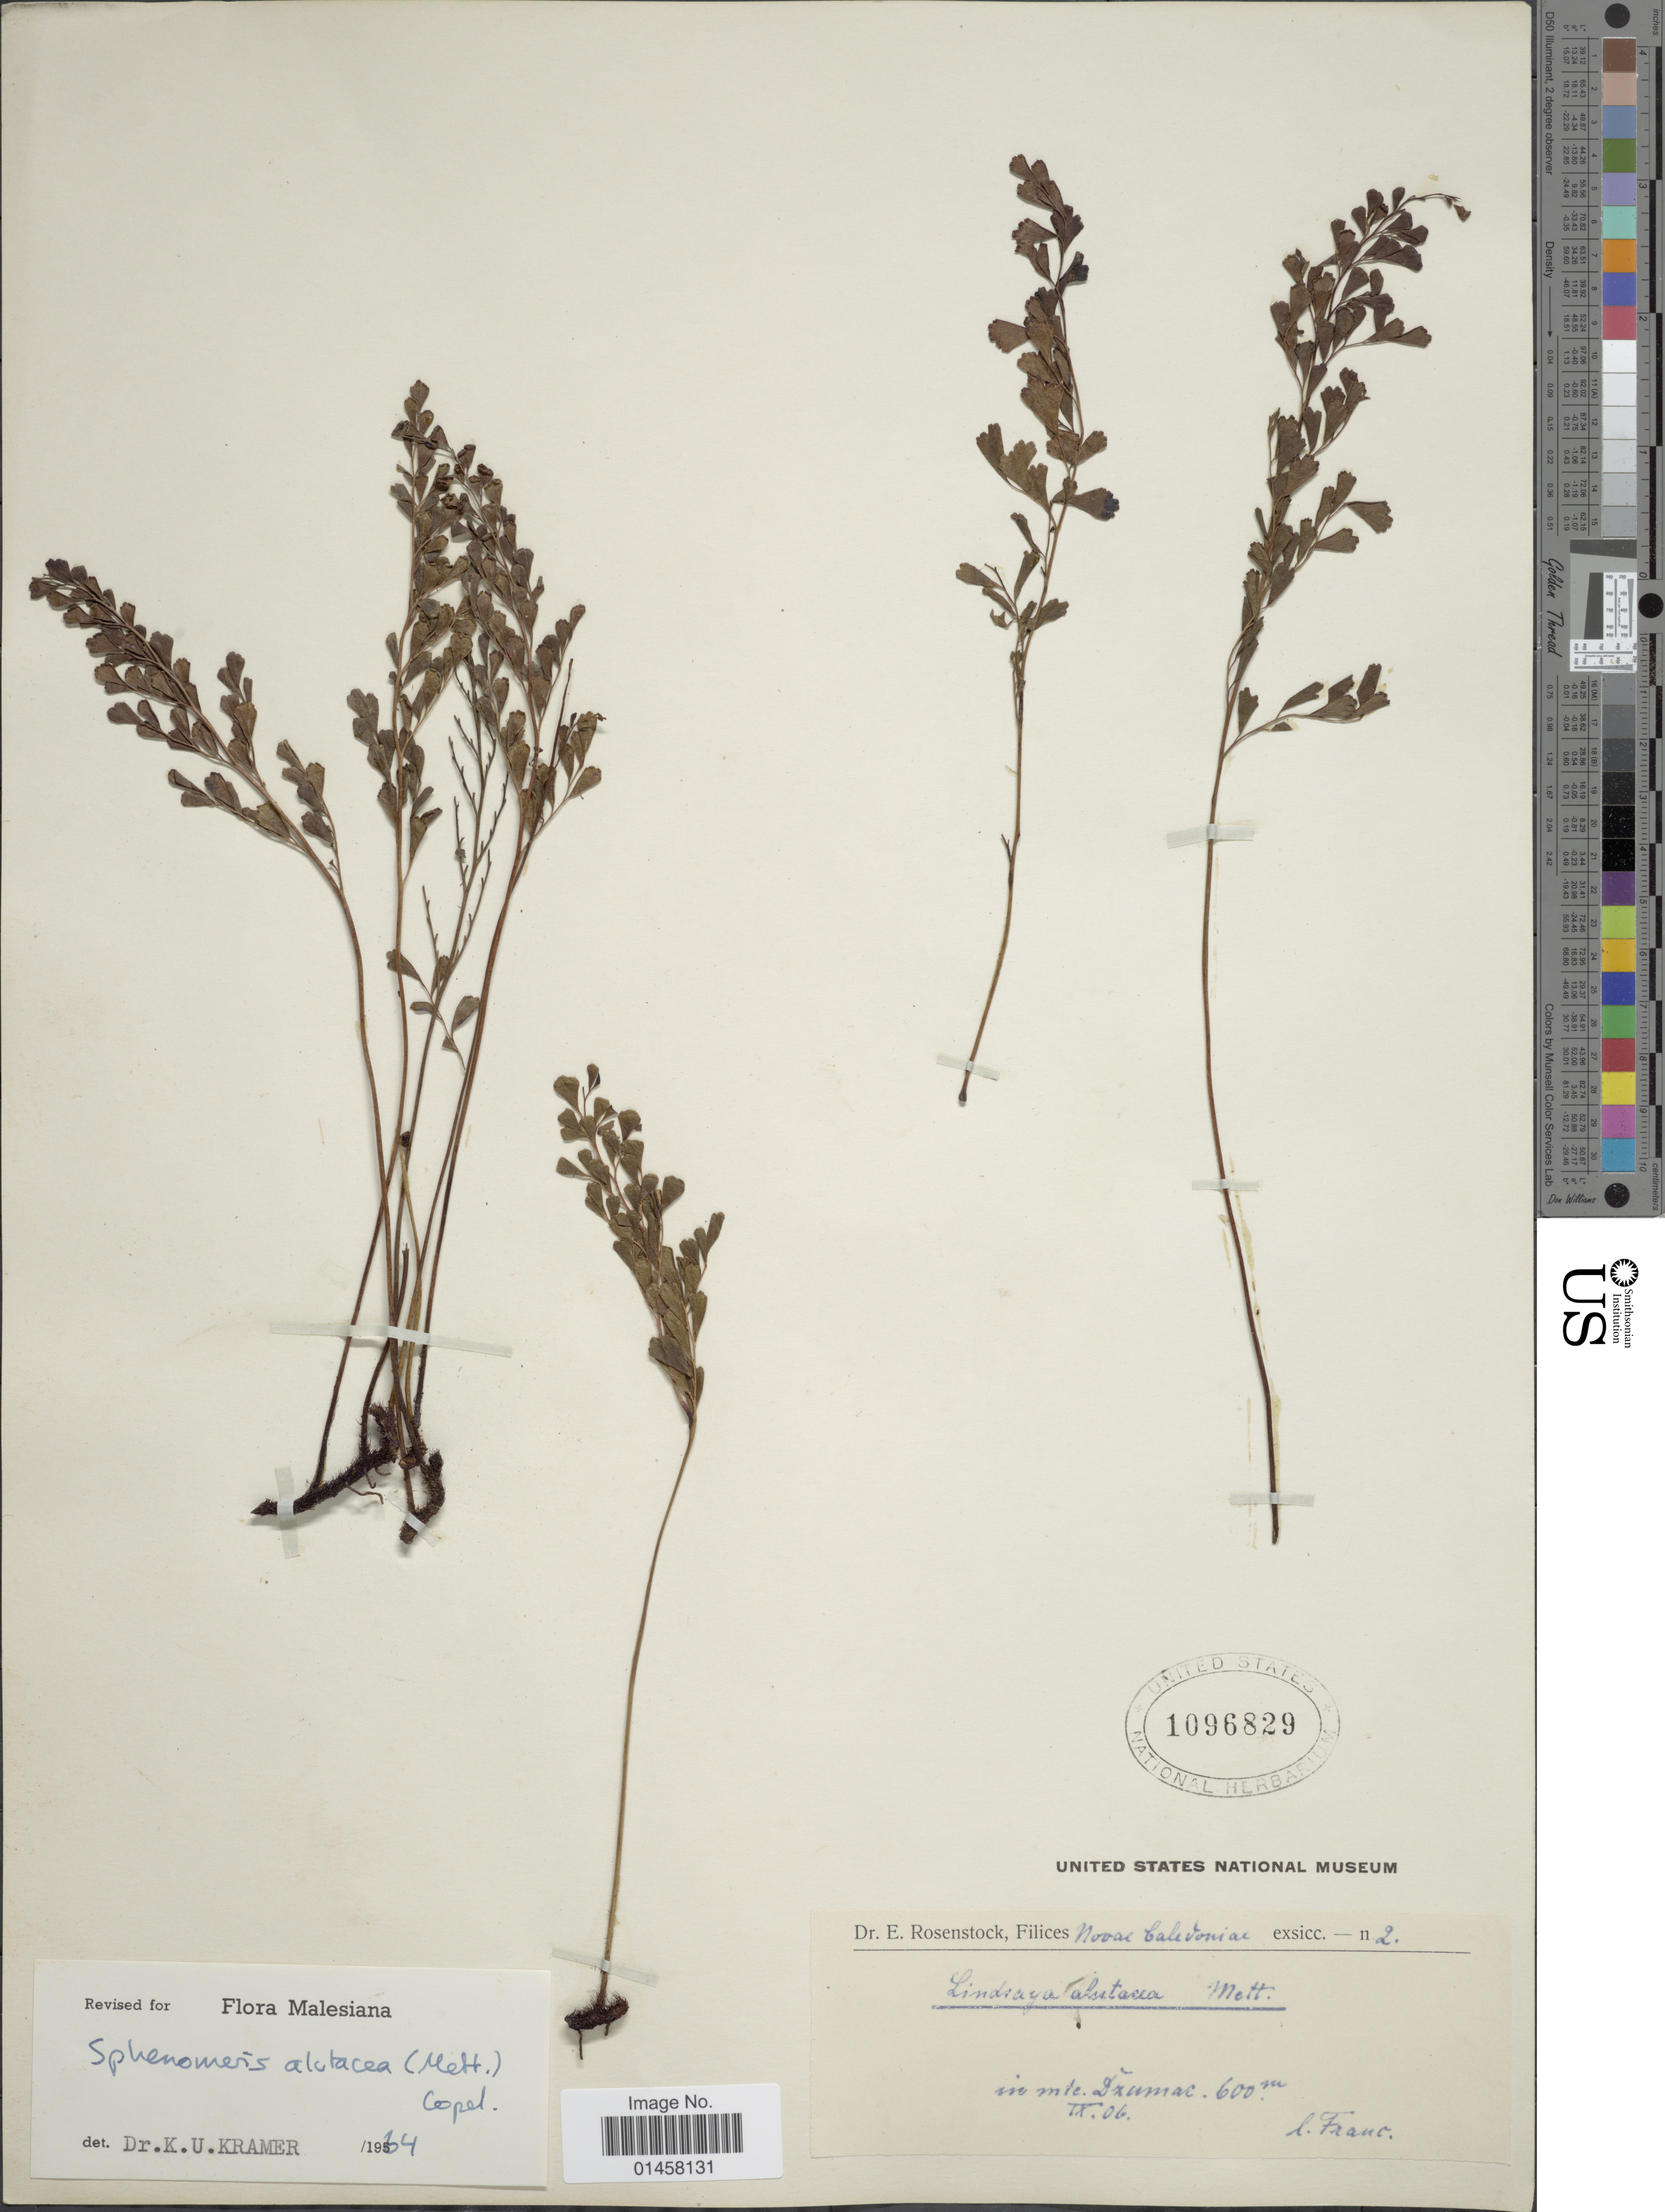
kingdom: Plantae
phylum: Tracheophyta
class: Polypodiopsida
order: Polypodiales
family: Lindsaeaceae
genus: Sphenomeris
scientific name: Sphenomeris alutacea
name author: (Mett.) Copel.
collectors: Franc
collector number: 2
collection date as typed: Transcribed d/m/y: /9/6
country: New Caledonia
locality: In Monts Dzumac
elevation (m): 600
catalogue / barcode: US 1096829